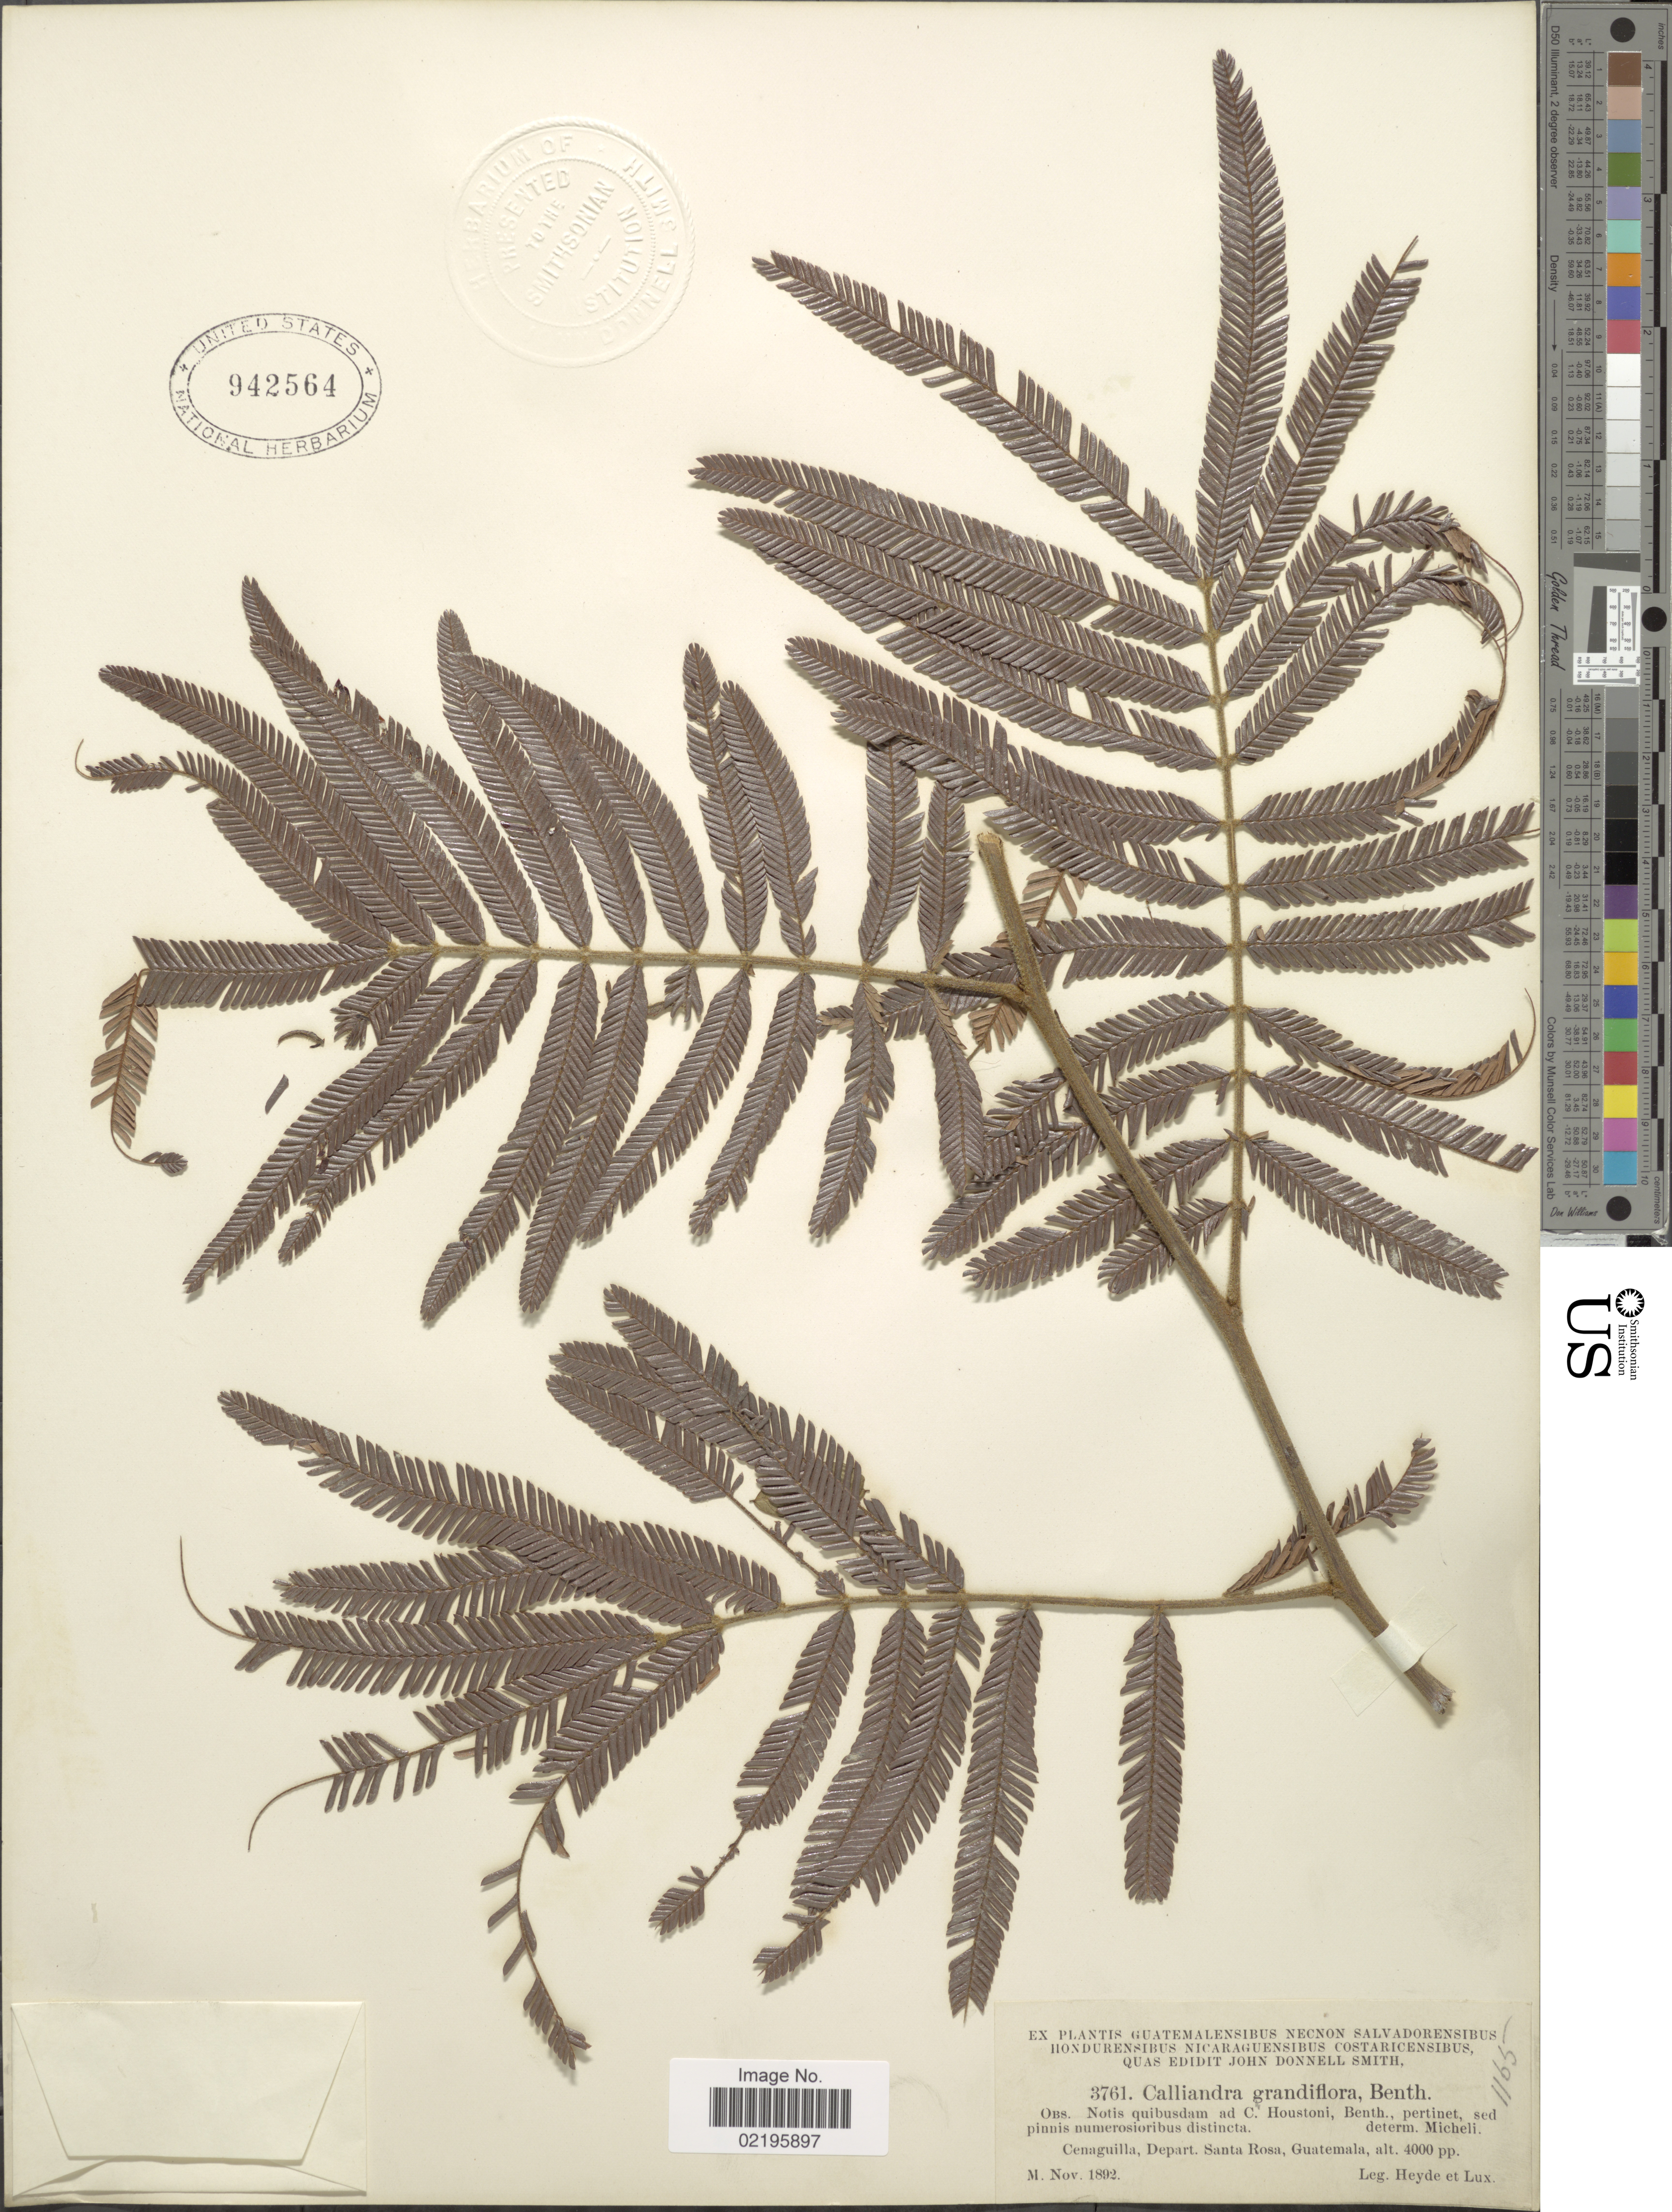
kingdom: Plantae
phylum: Tracheophyta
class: Magnoliopsida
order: Fabales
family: Fabaceae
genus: Calliandra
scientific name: Calliandra houstoniana var. houstoniana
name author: (Mill.) Standl.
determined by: Strong, Mark T., (BOT), Smithsonian Institution - National Museum of Natural History (UNITED STATES)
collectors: Heyde & Lux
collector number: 3761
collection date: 1892-11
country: Guatemala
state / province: Santa Rosa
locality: Cenaguilla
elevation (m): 1219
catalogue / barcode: US 942564